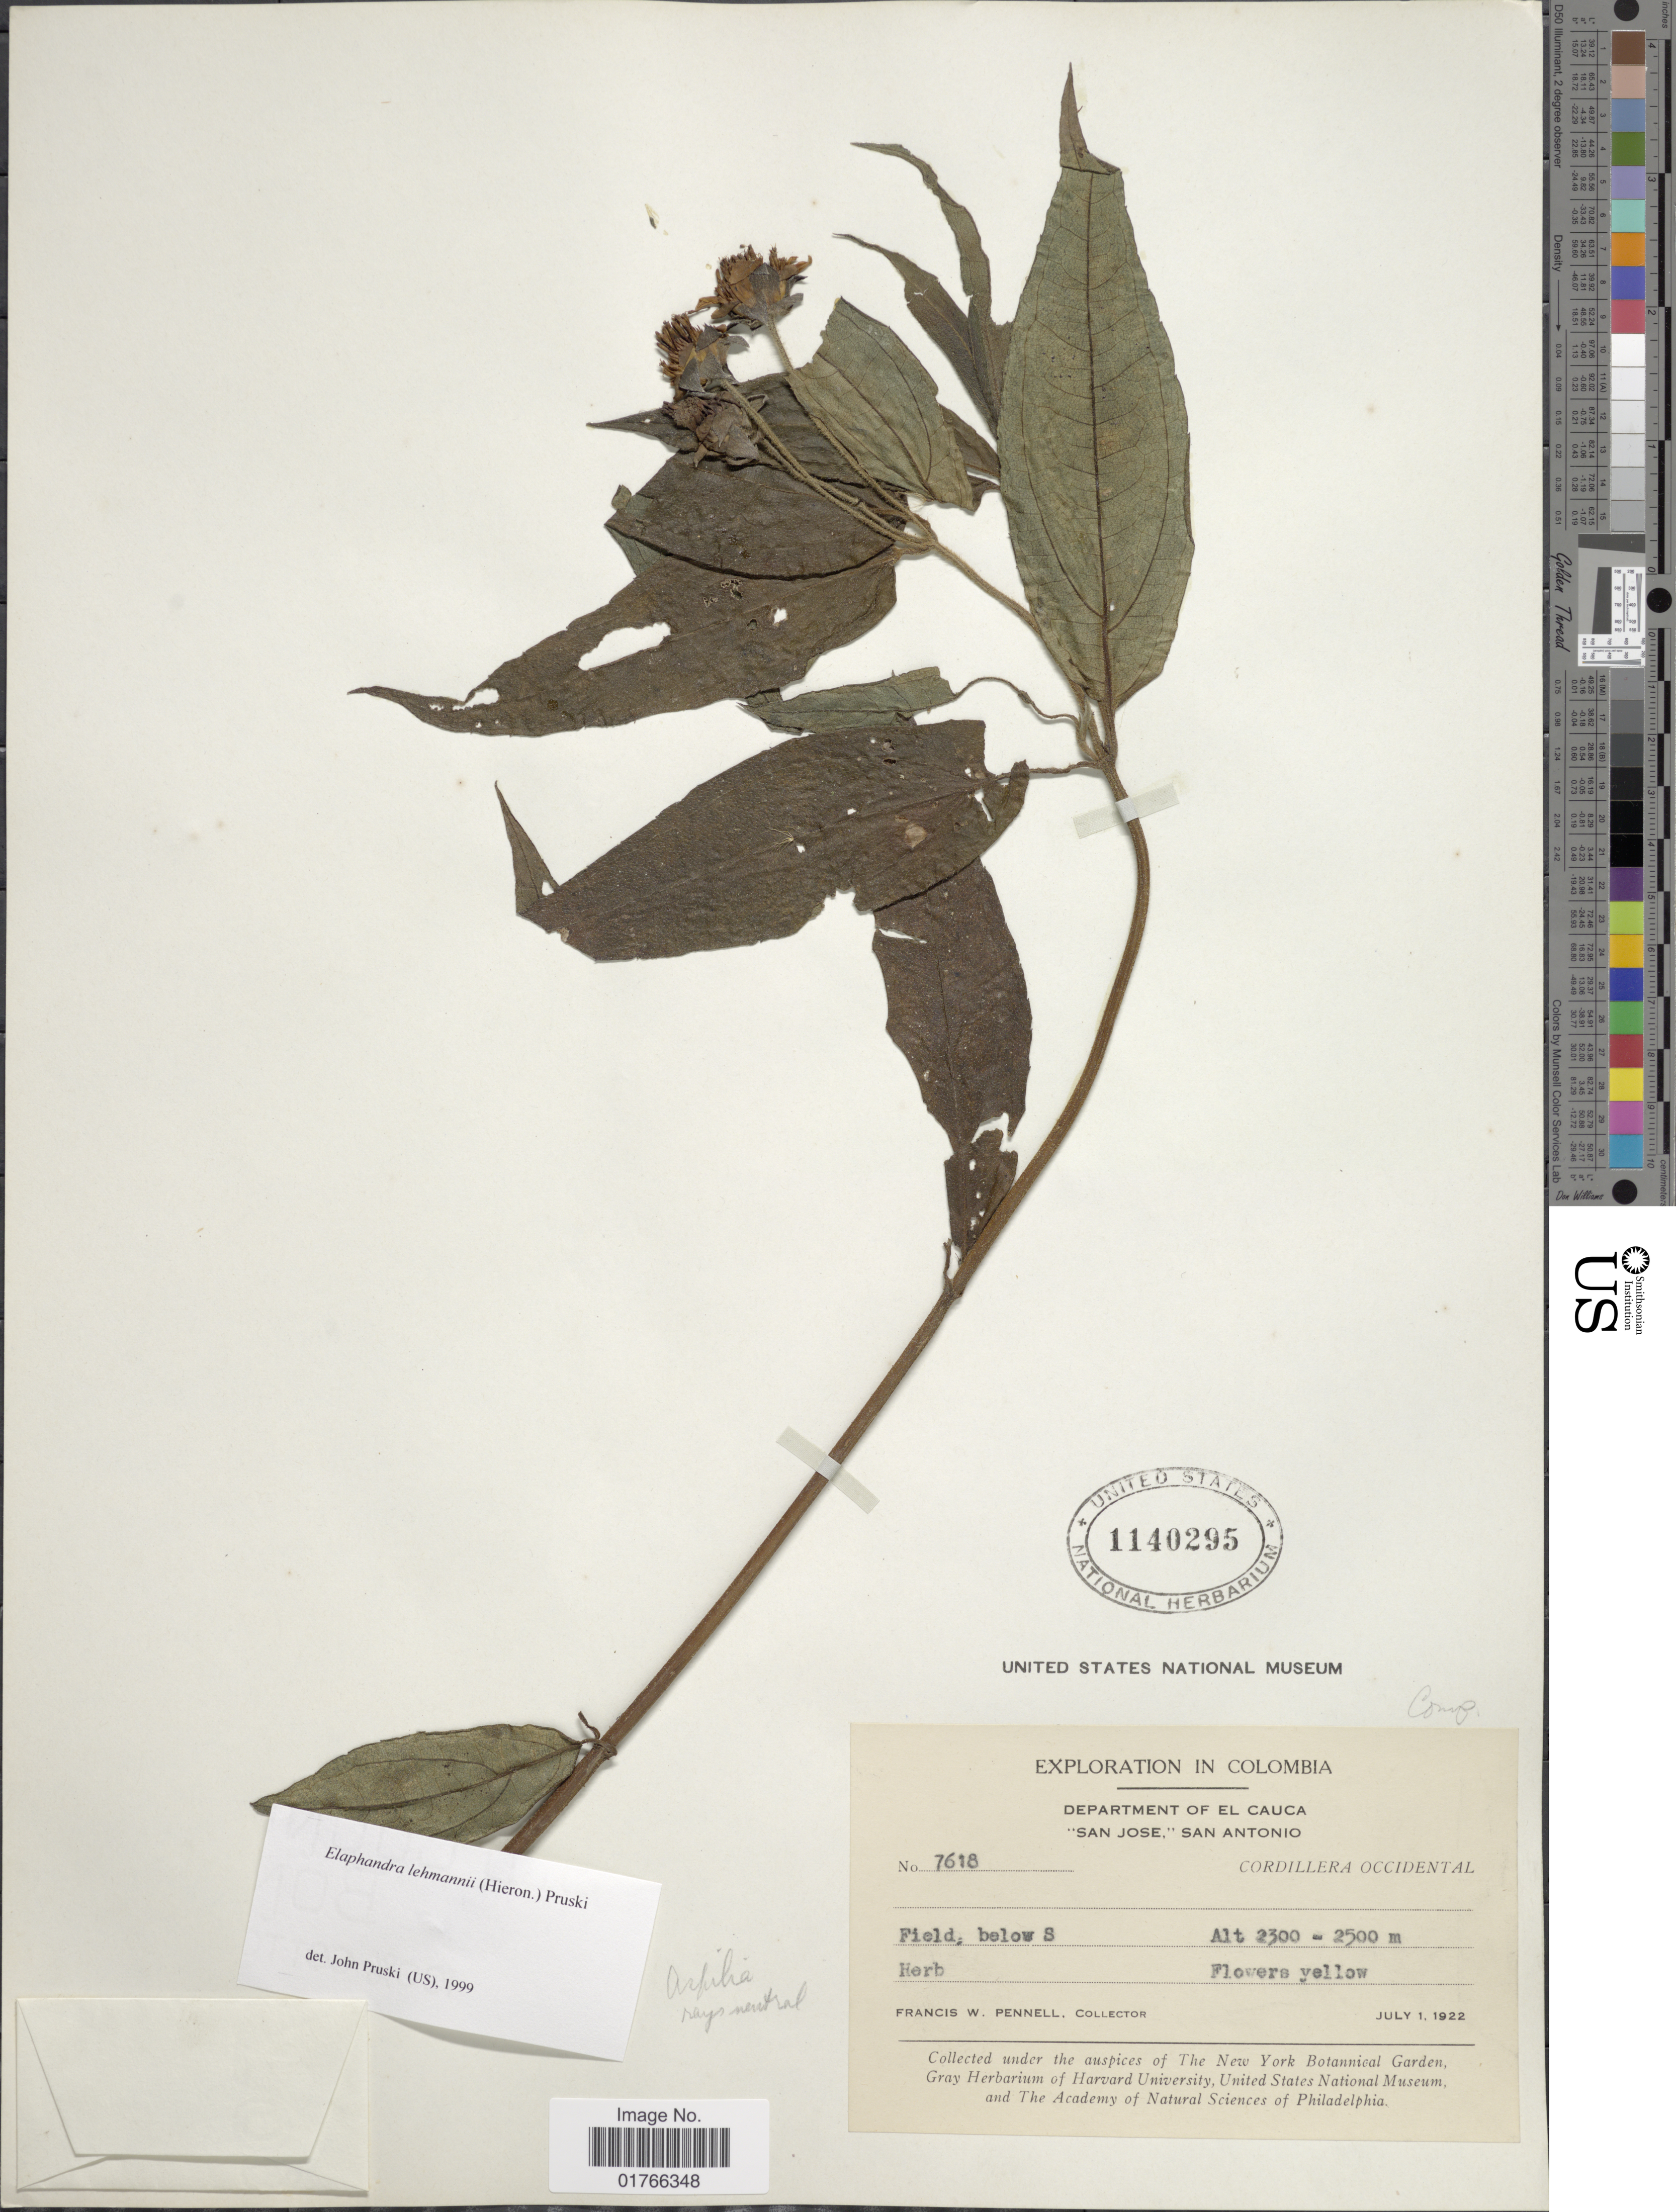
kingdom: Plantae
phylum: Tracheophyta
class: Magnoliopsida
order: Asterales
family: Asteraceae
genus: Elaphandra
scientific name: Elaphandra lehmannii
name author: (Hieron.) Pruski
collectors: F. W. Pennell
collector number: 7618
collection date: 1922-07-01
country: Colombia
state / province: Cauca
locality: San Jose, San Antonio, Cordillera Occidental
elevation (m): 2300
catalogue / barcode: US 1140295